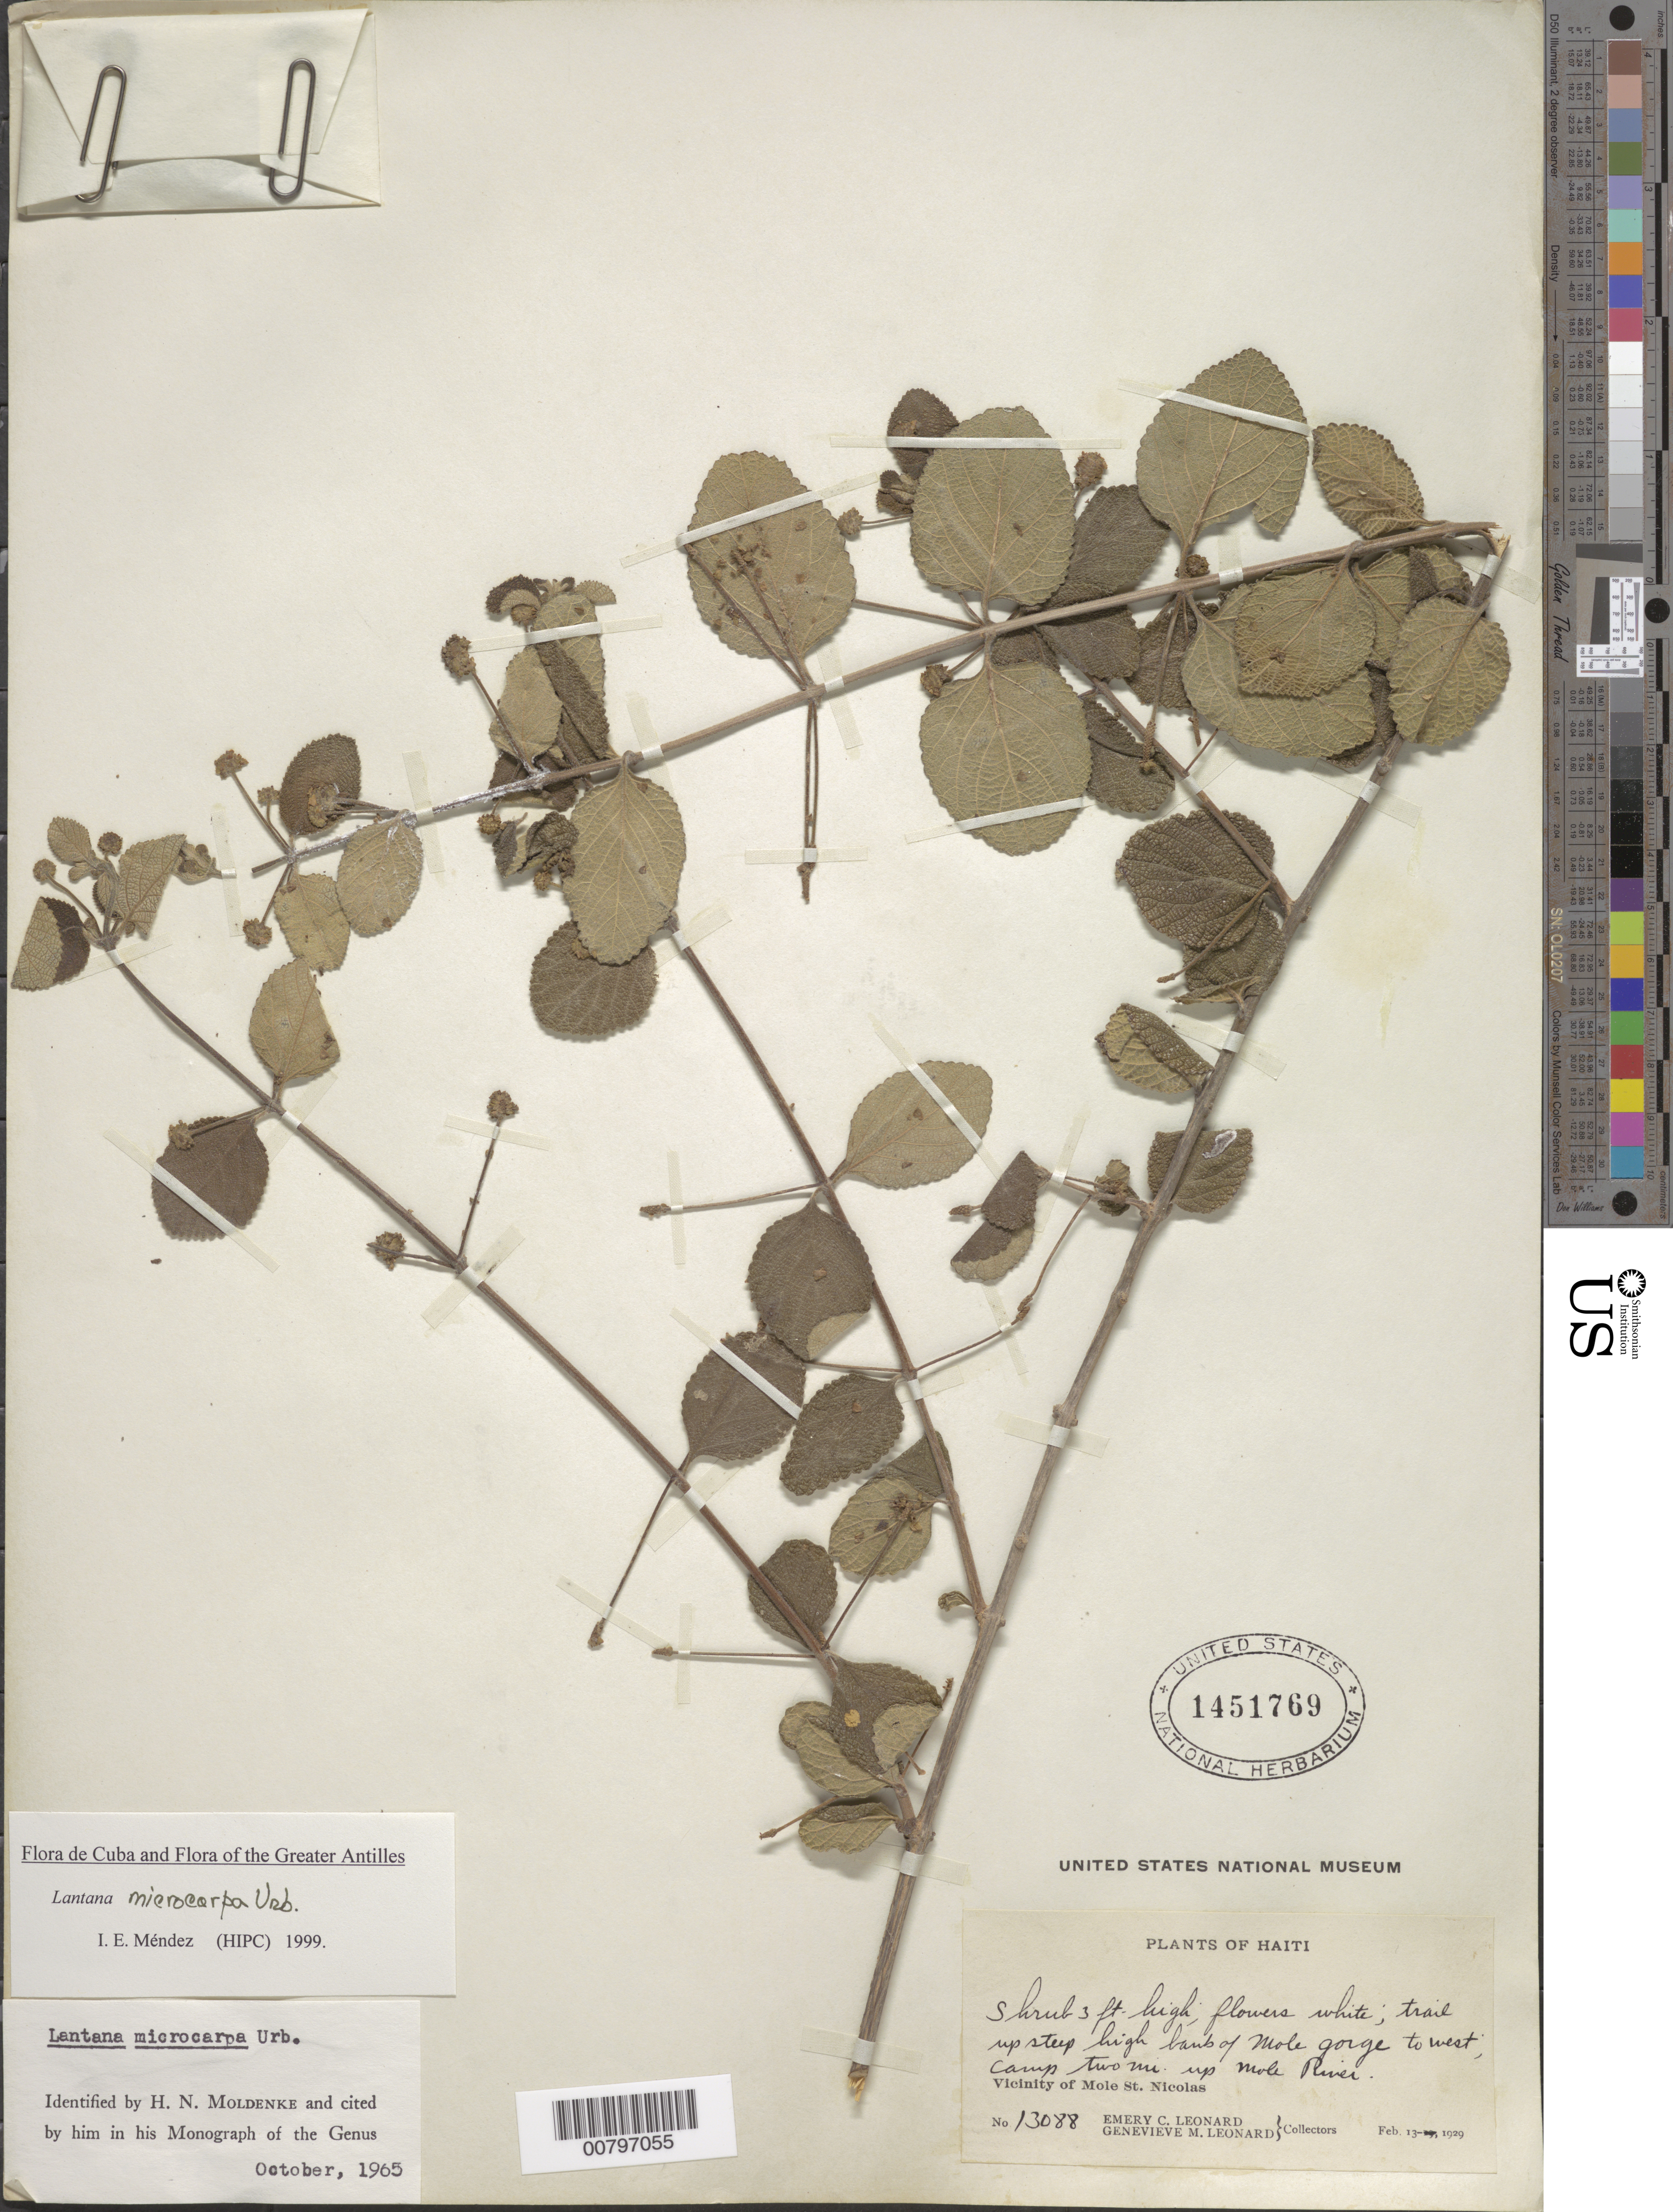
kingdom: Plantae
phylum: Tracheophyta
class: Magnoliopsida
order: Lamiales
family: Verbenaceae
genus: Lantana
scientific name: Lantana microcarpa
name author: Urb.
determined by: Méndez, Isidro E., (HIPC)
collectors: E. C. Leonard & G. M. Leonard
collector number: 13088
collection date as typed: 13 Feb 1929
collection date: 1929-02-13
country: Haiti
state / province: Nord-Ouest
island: Hispaniola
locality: Vicinity of Mole St. Nicolas; west of Mole Gorge, 2 miles up Mole River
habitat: Trail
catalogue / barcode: US 1451769